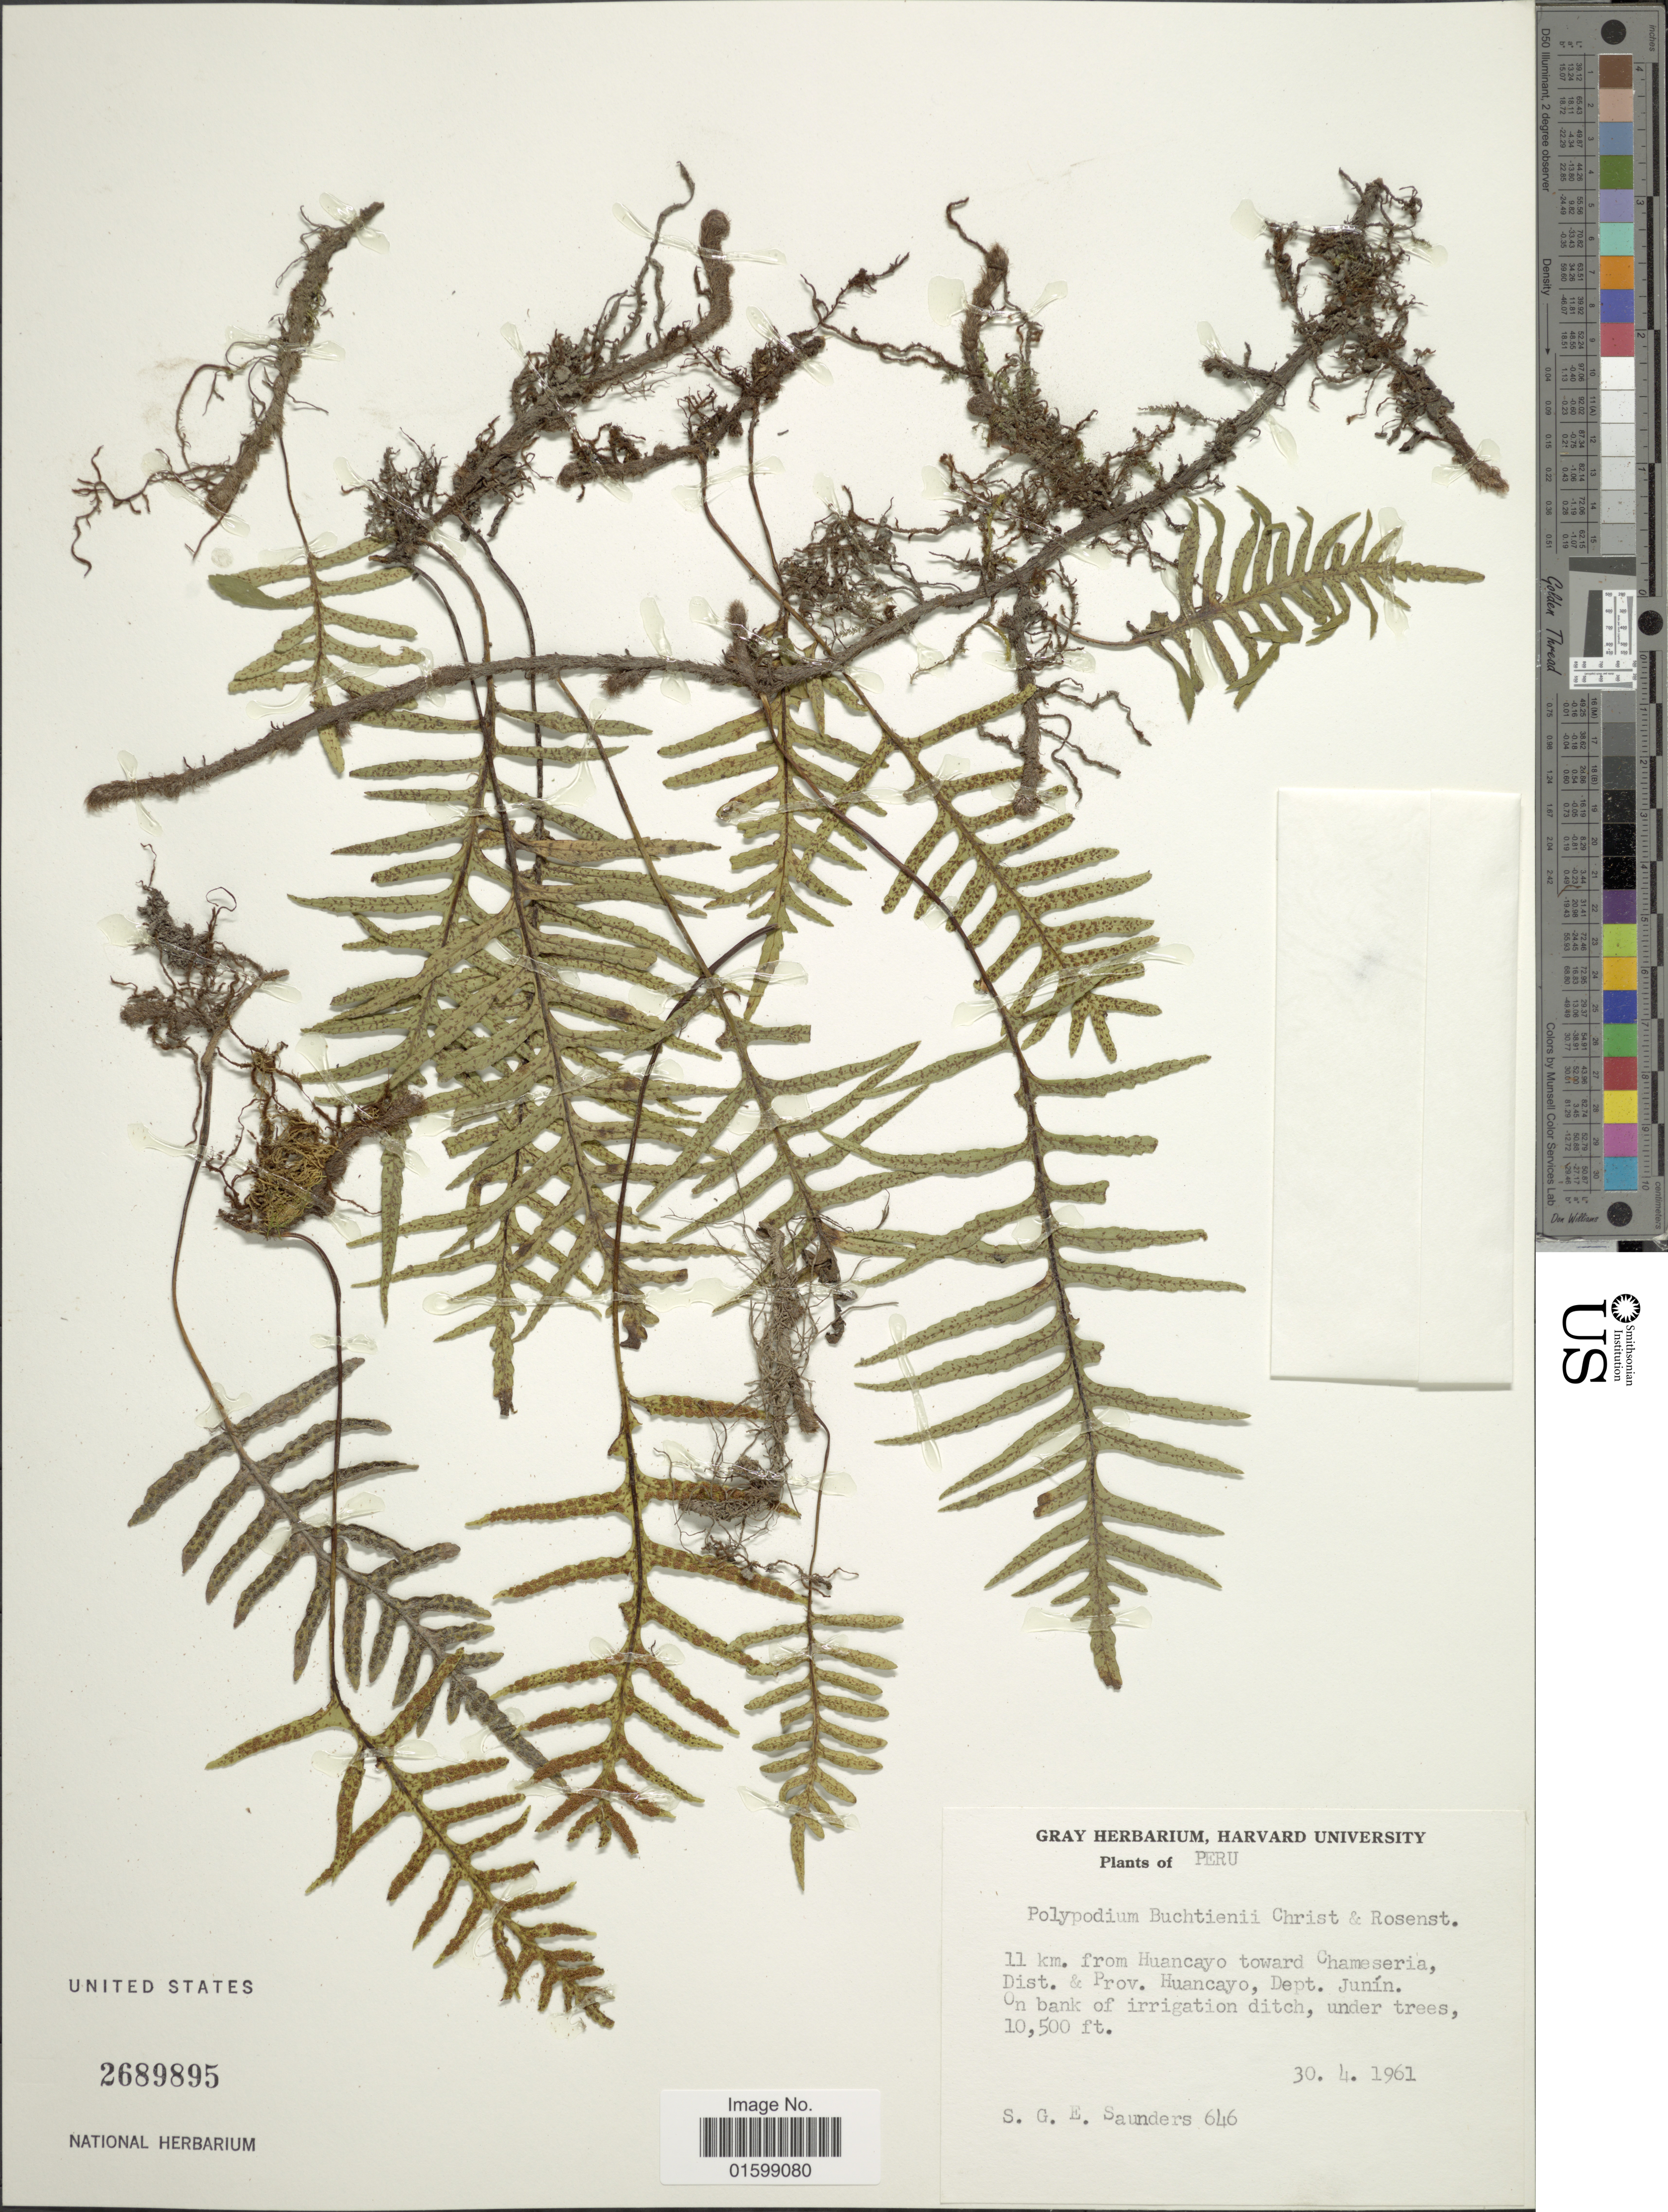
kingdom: Plantae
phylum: Tracheophyta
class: Polypodiopsida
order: Polypodiales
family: Polypodiaceae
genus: Pleopeltis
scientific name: Pleopeltis buchtienii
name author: (Christ & Rosenst.) A.R. Sm.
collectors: S. G. E. Saunders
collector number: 646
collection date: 1961-04-30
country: Peru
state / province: Junín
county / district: Huancayo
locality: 11 km. from Huancayo toward Chameseria, on bank of irrigation on ditch, under trees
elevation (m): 3200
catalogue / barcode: US 2689895